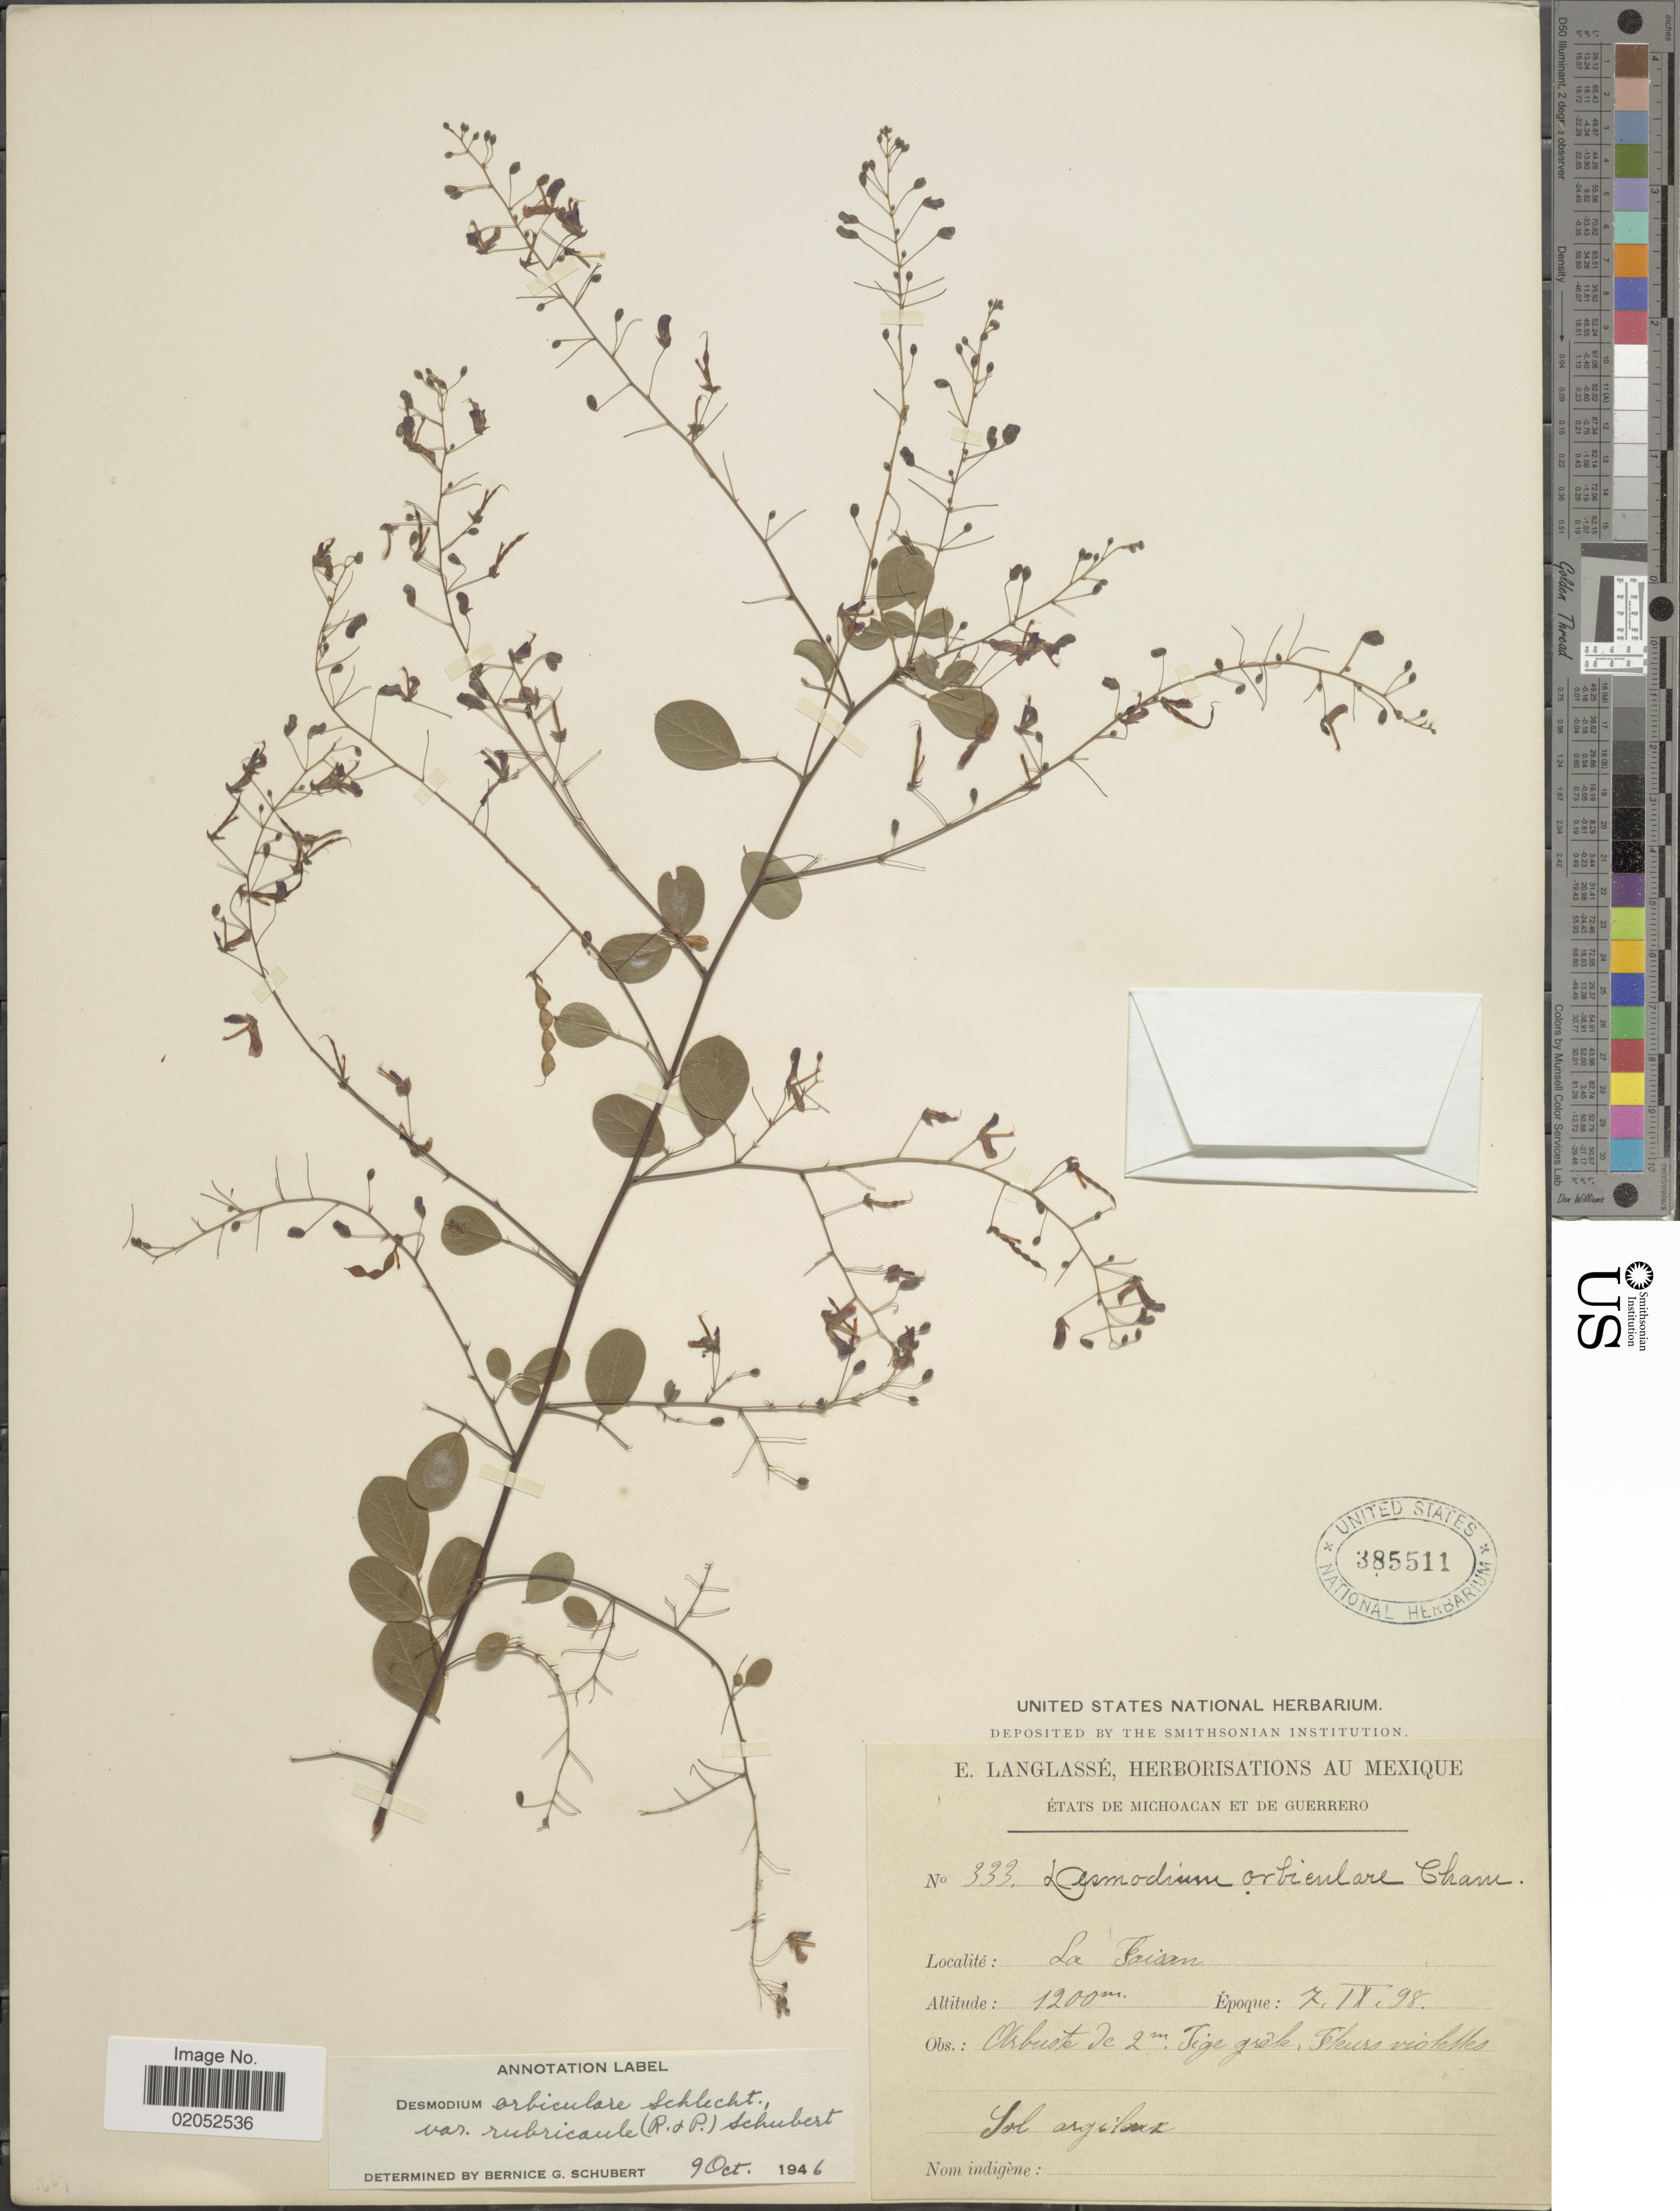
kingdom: Plantae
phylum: Tracheophyta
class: Magnoliopsida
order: Fabales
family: Fabaceae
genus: Desmodium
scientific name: Desmodium orbiculare var. rubricaule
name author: Schltdl.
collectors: E. Langlassé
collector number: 333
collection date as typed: Transcribed d/m/y: 7/9/98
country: Mexico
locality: La Faisan [interpreted].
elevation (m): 1200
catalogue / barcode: US 385511